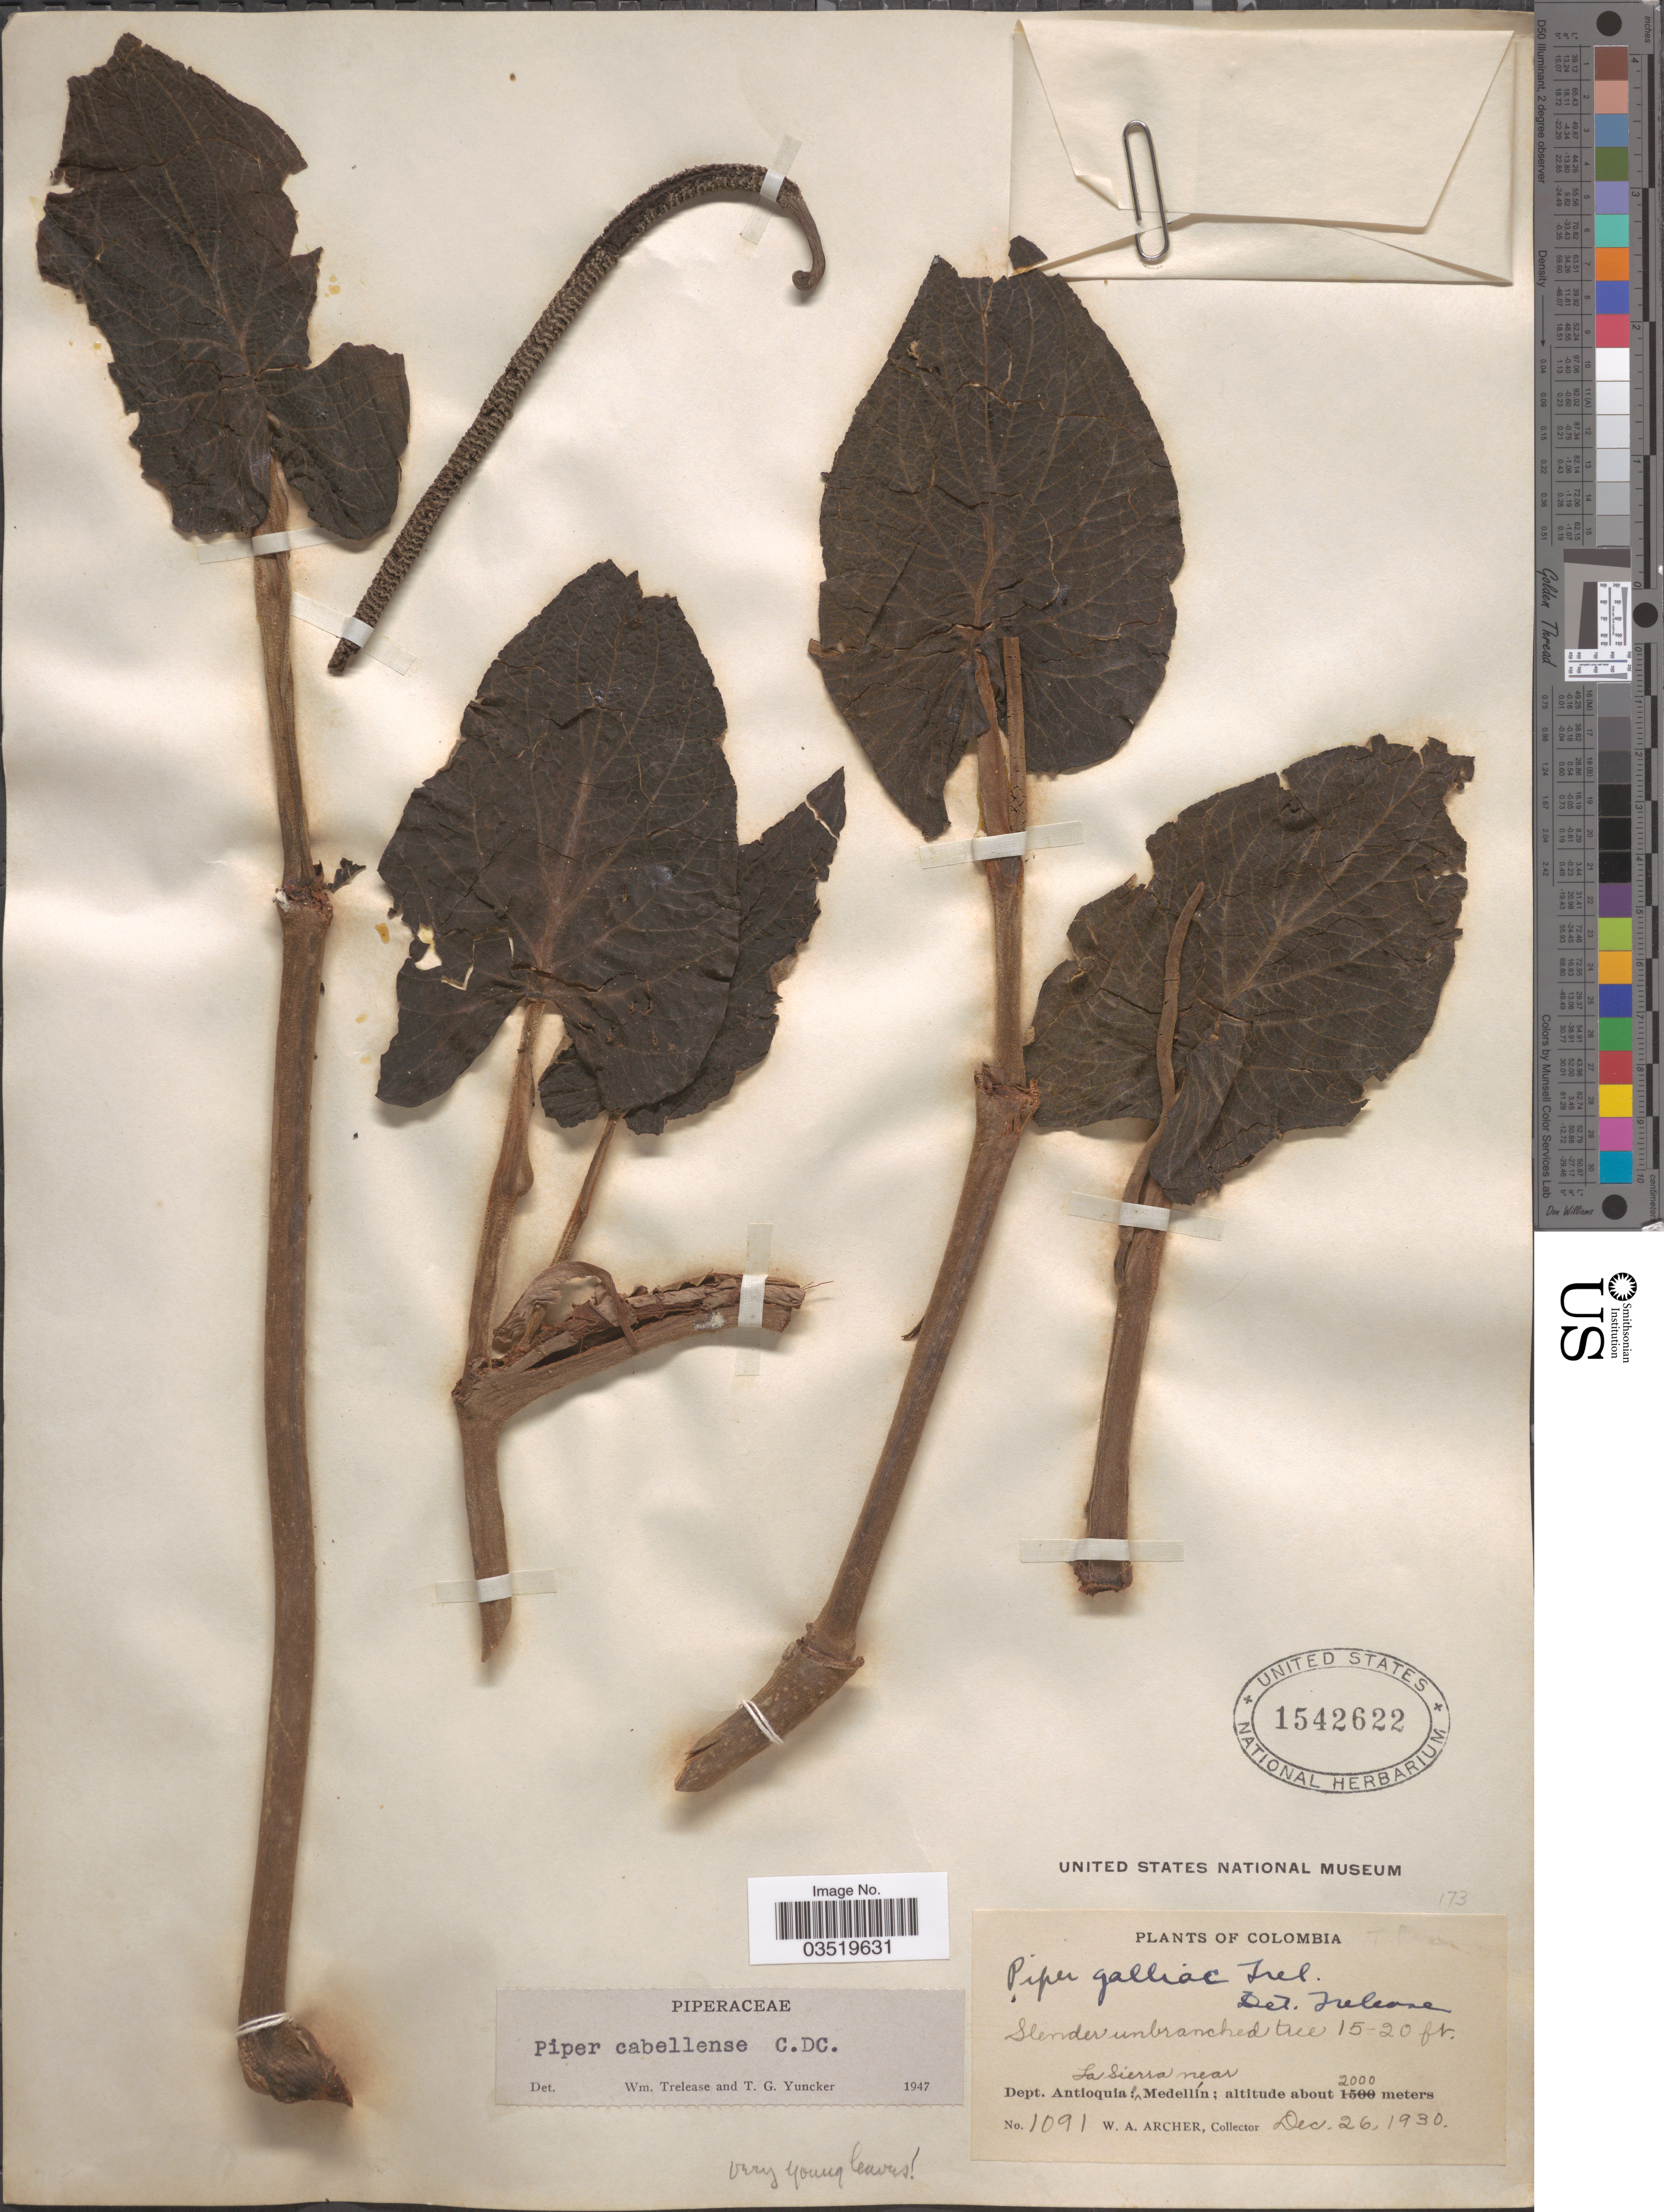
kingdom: Plantae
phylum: Tracheophyta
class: Magnoliopsida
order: Piperales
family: Piperaceae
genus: Piper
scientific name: Piper cernuum var. cernuum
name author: Vell.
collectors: W. Archer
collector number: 1091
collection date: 1930-12-26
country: Colombia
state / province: Antioquia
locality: La Sierra near Dept. Antioquia: Medellín.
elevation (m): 2000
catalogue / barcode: US 1542622